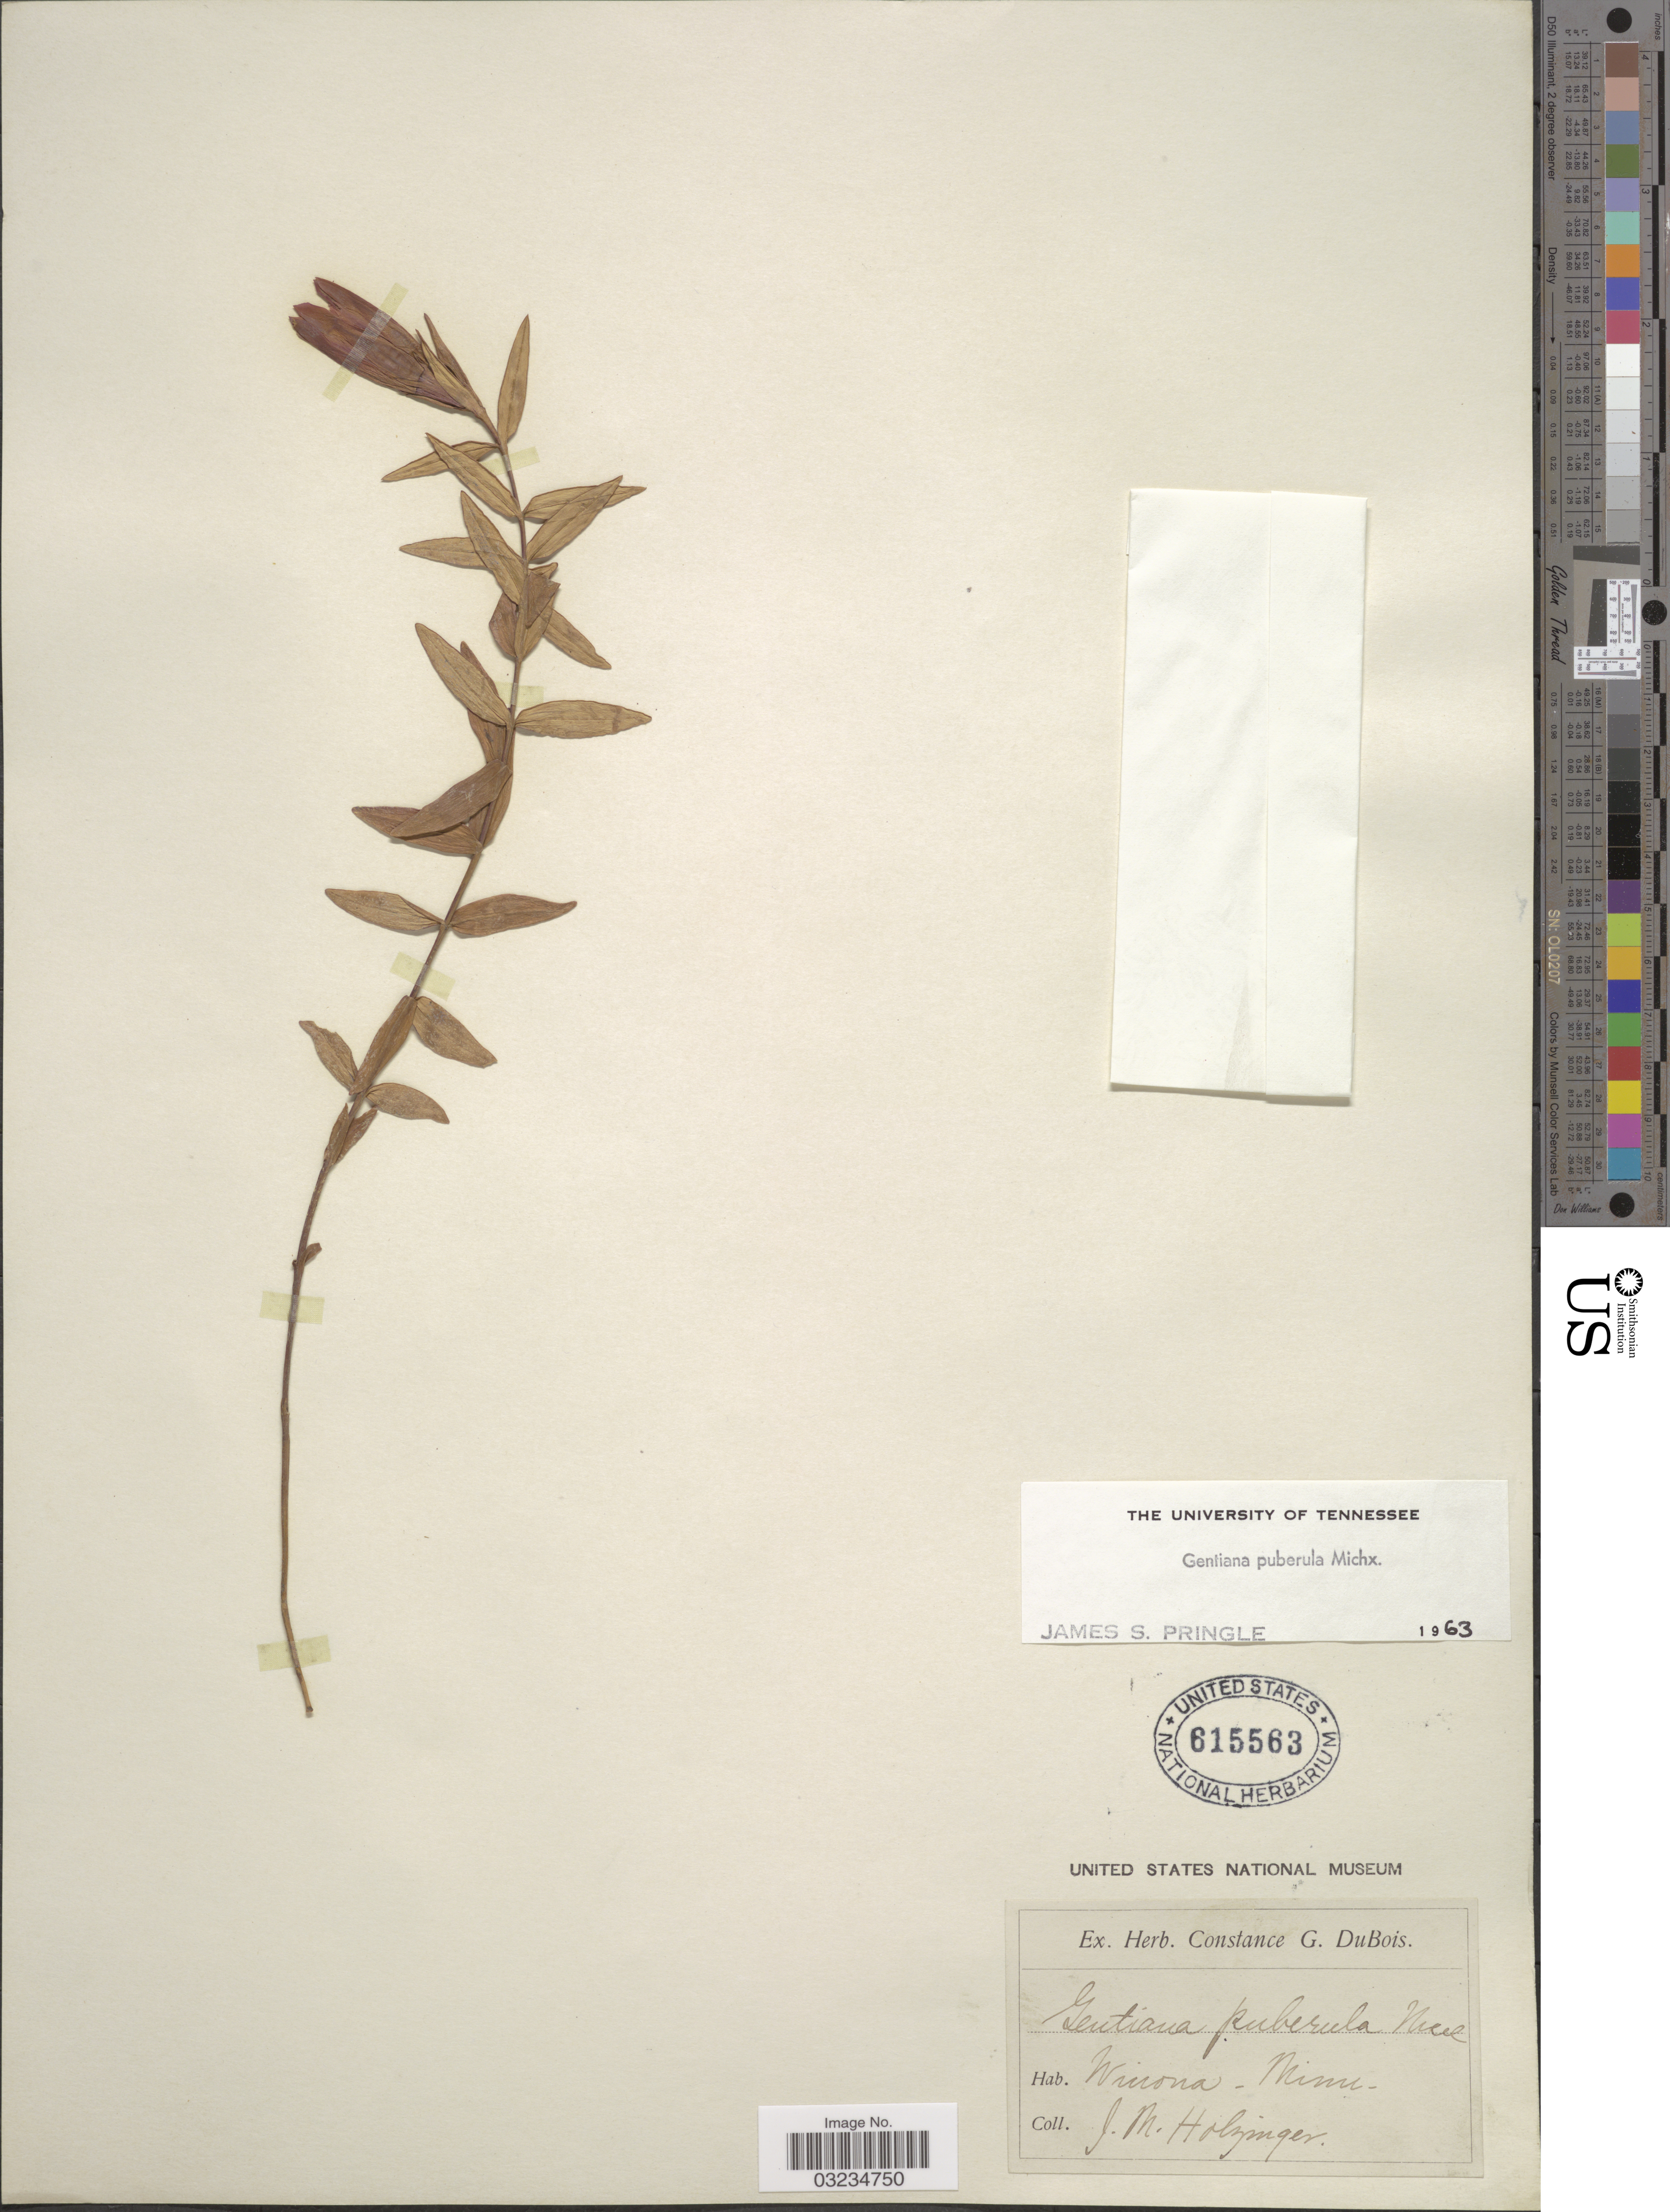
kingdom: Plantae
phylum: Tracheophyta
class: Magnoliopsida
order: Gentianales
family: Gentianaceae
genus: Gentiana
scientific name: Gentiana puberula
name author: Michx.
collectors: J. M. Holzinger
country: United States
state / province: Minnesota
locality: Winona.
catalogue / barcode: US 615563